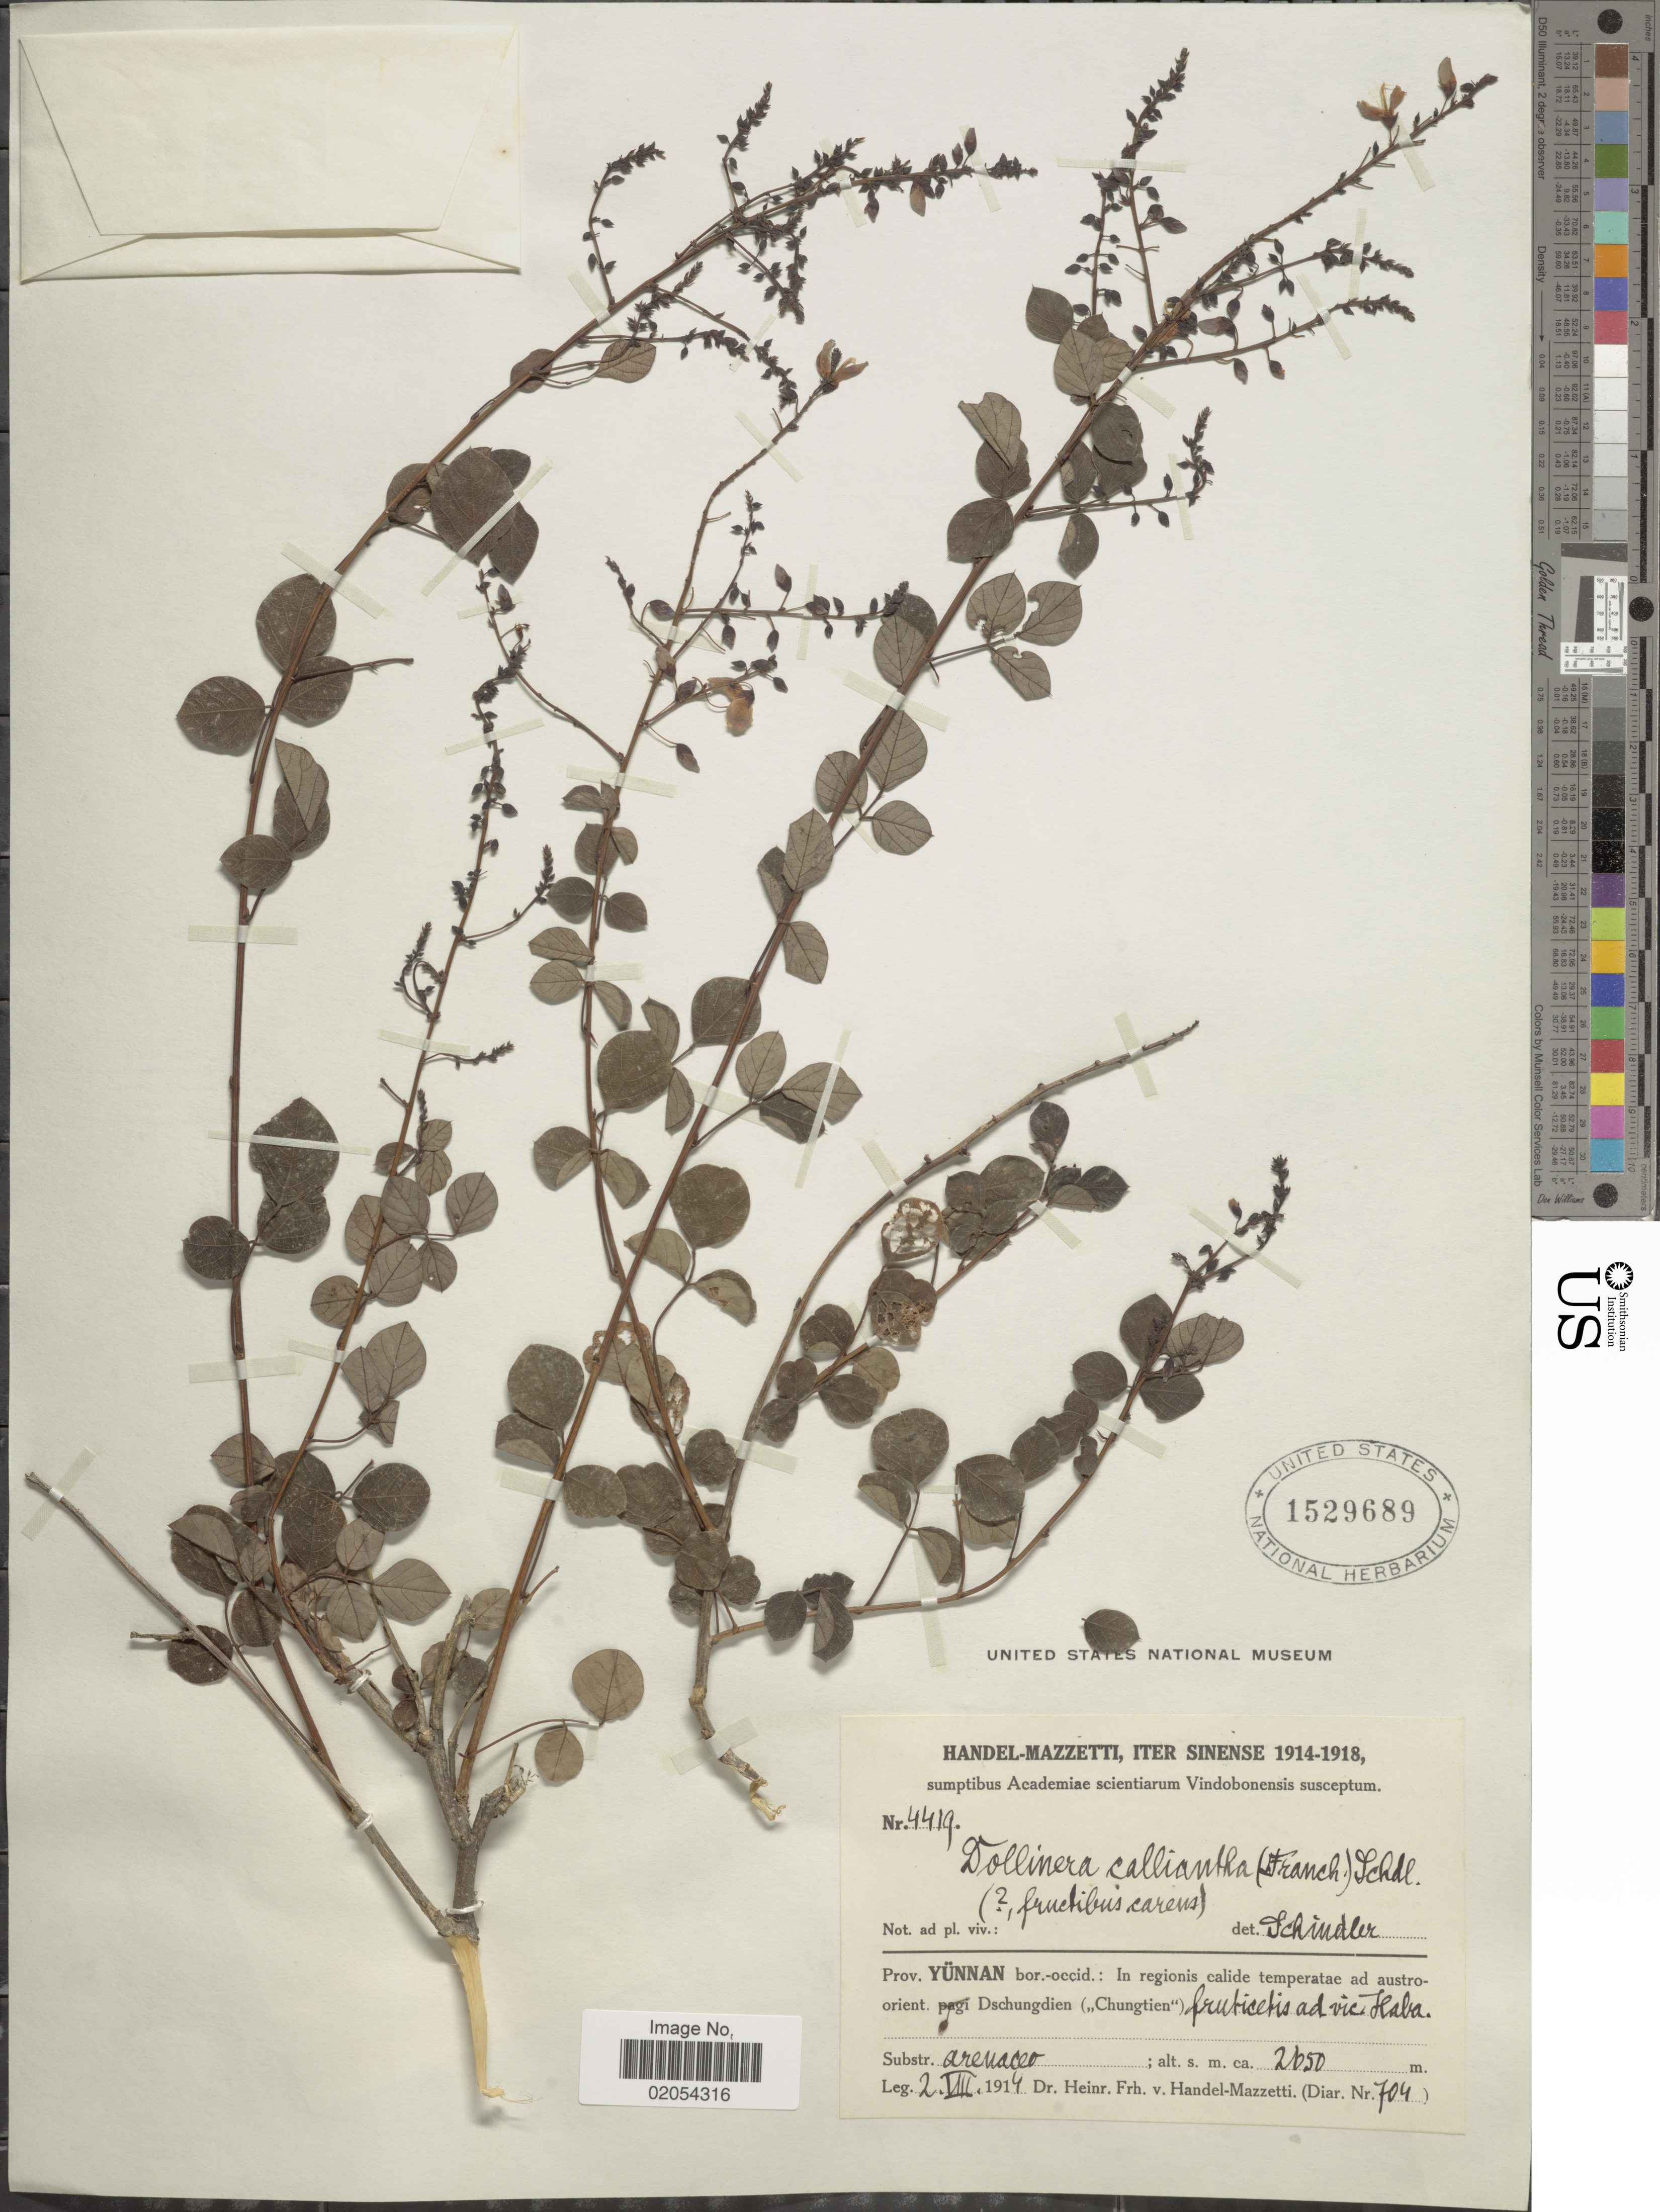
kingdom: Plantae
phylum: Tracheophyta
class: Magnoliopsida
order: Fabales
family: Fabaceae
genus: Sunhangia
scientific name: Sunhangia calliantha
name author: (Franch.) H. Ohashi & K. Ohashi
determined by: Strong, Mark T., (BOT), Smithsonian Institution - National Museum of Natural History (UNITED STATES)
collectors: H. Handel-Mazzetti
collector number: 4419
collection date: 1914-08-02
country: China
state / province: Yunnan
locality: Prov. Yunnan bor.-occid: In Regionis calide temperatae ad austrp-orient, Dschungdien (Chungtien) fruticetis ad vic Haba.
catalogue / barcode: US 1529689